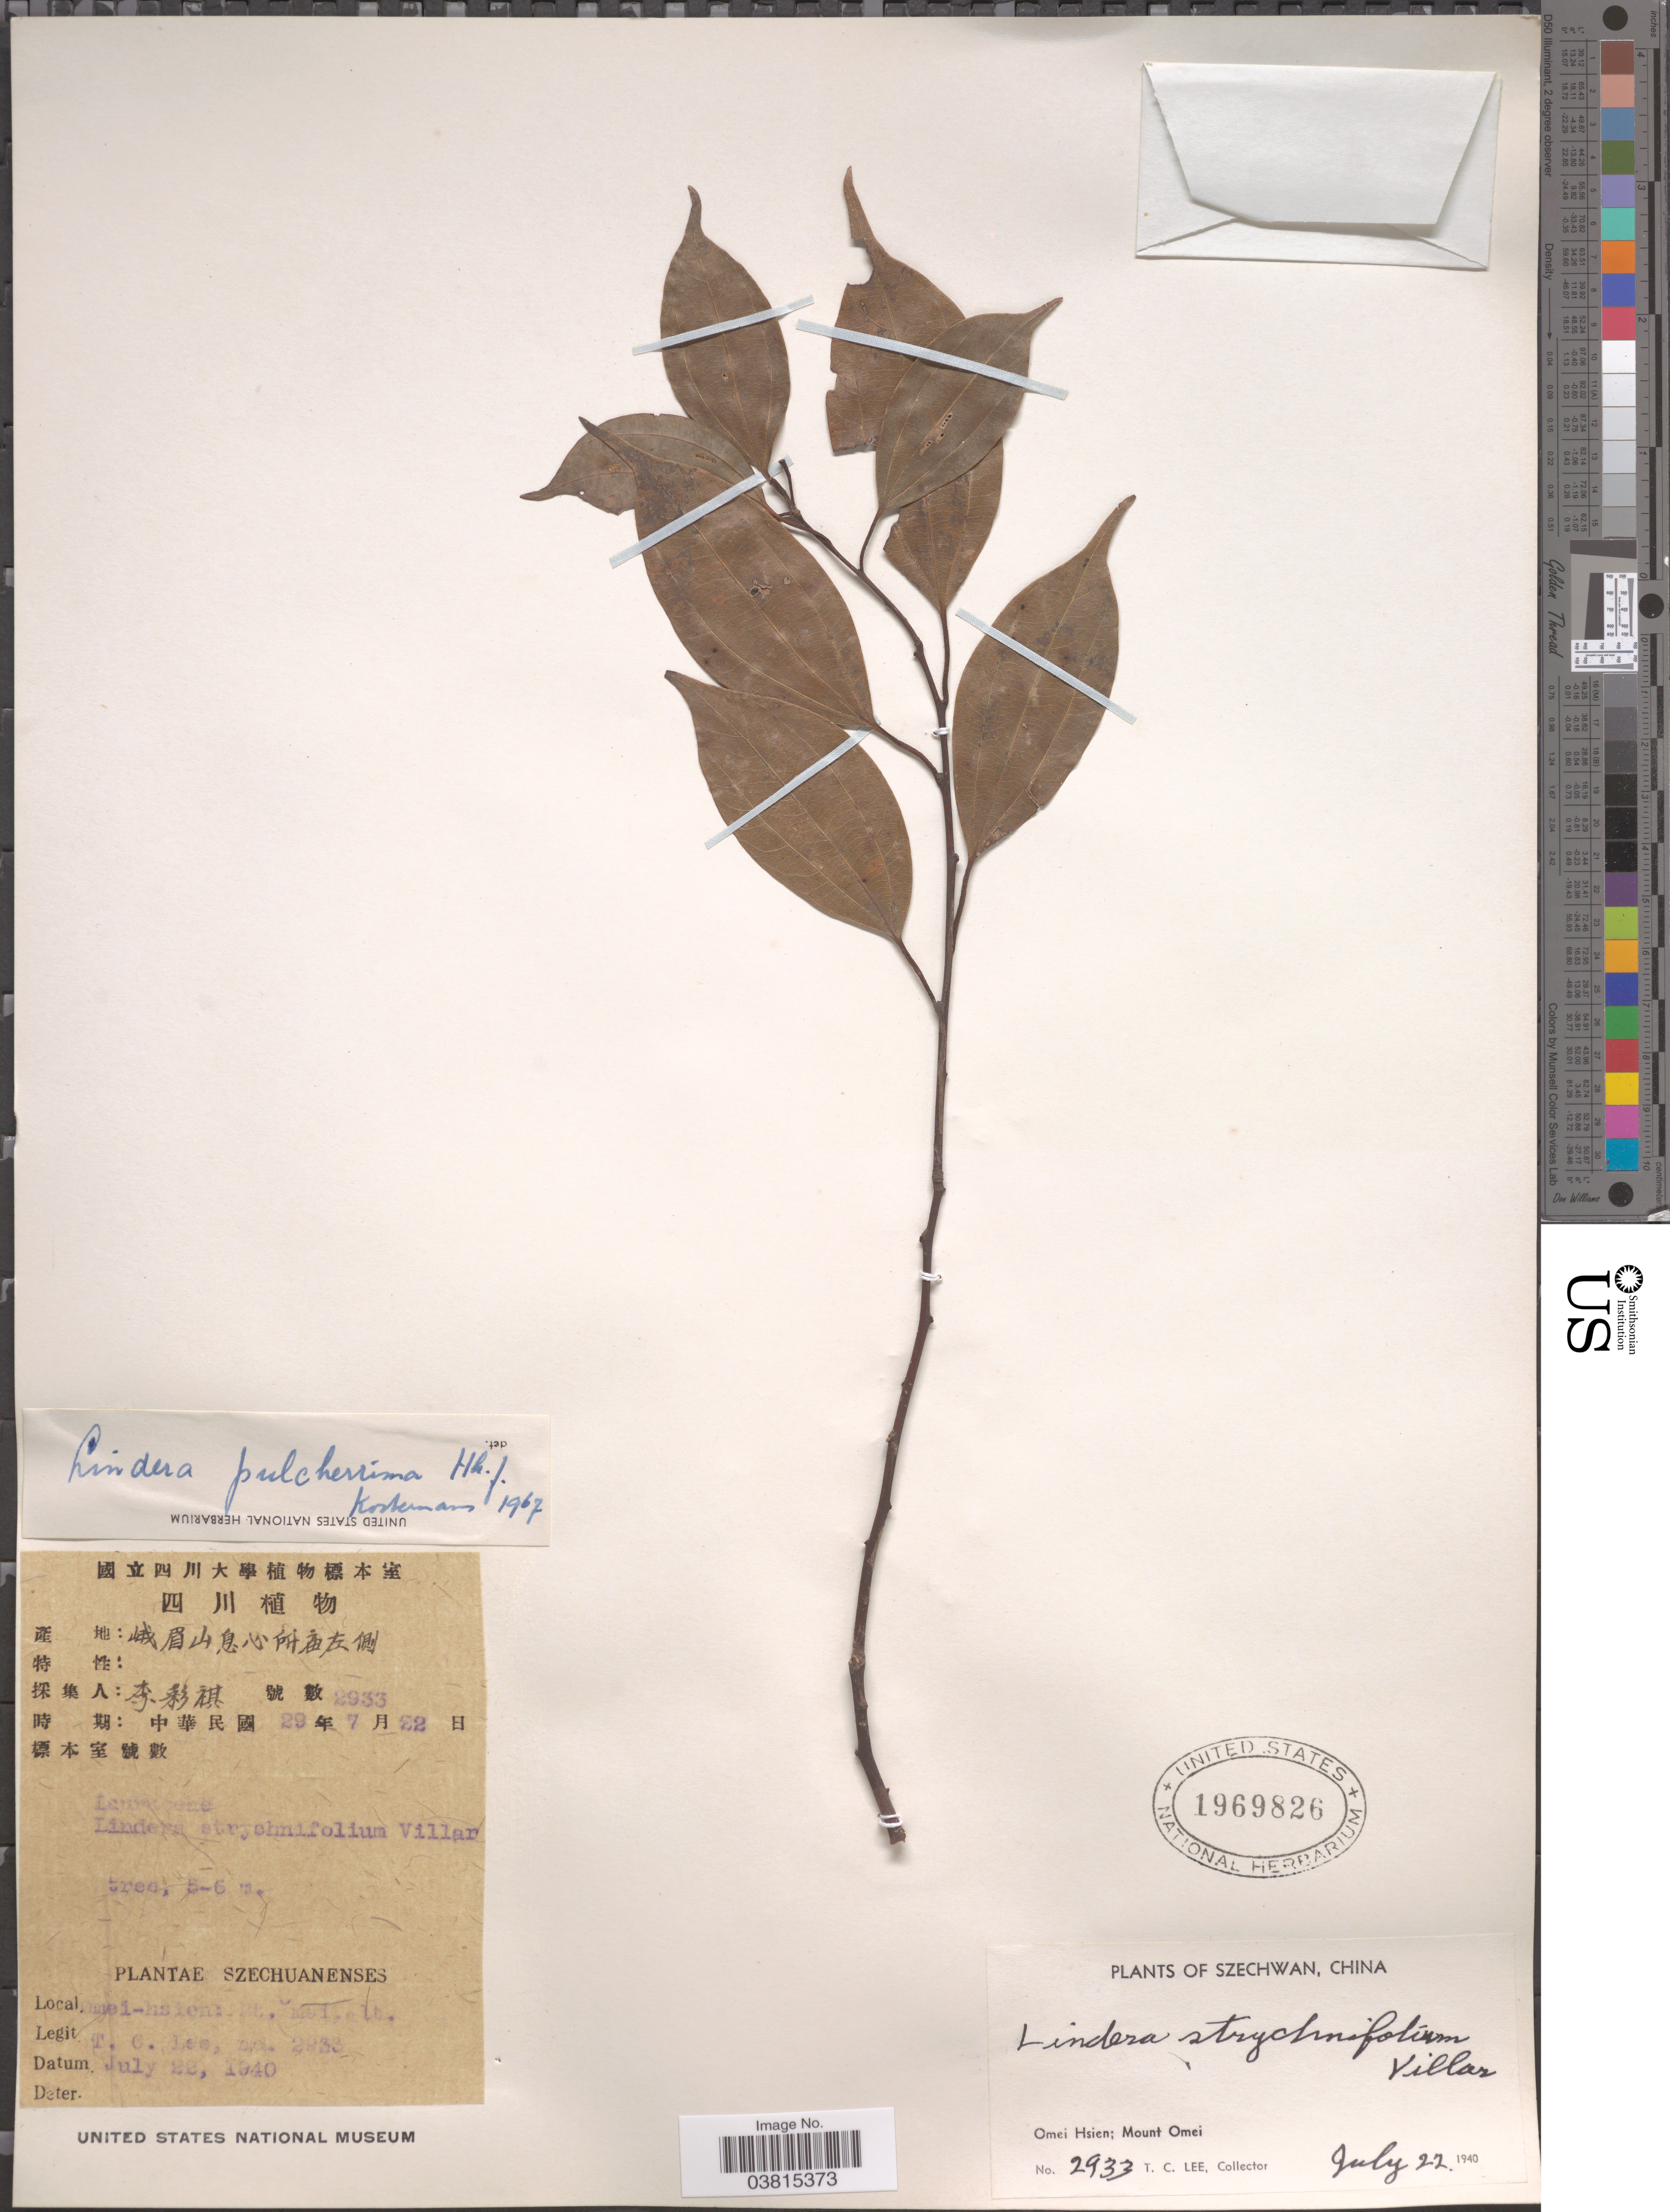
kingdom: Plantae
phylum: Tracheophyta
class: Magnoliopsida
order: Laurales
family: Lauraceae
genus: Lindera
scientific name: Lindera pulcherrima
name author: (Nees) Hook. f.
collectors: T. Lee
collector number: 2933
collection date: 1940-07-22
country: China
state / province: Sichuan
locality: Szechwan. Omei Hsien; Mount Omei.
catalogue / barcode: US 1969826